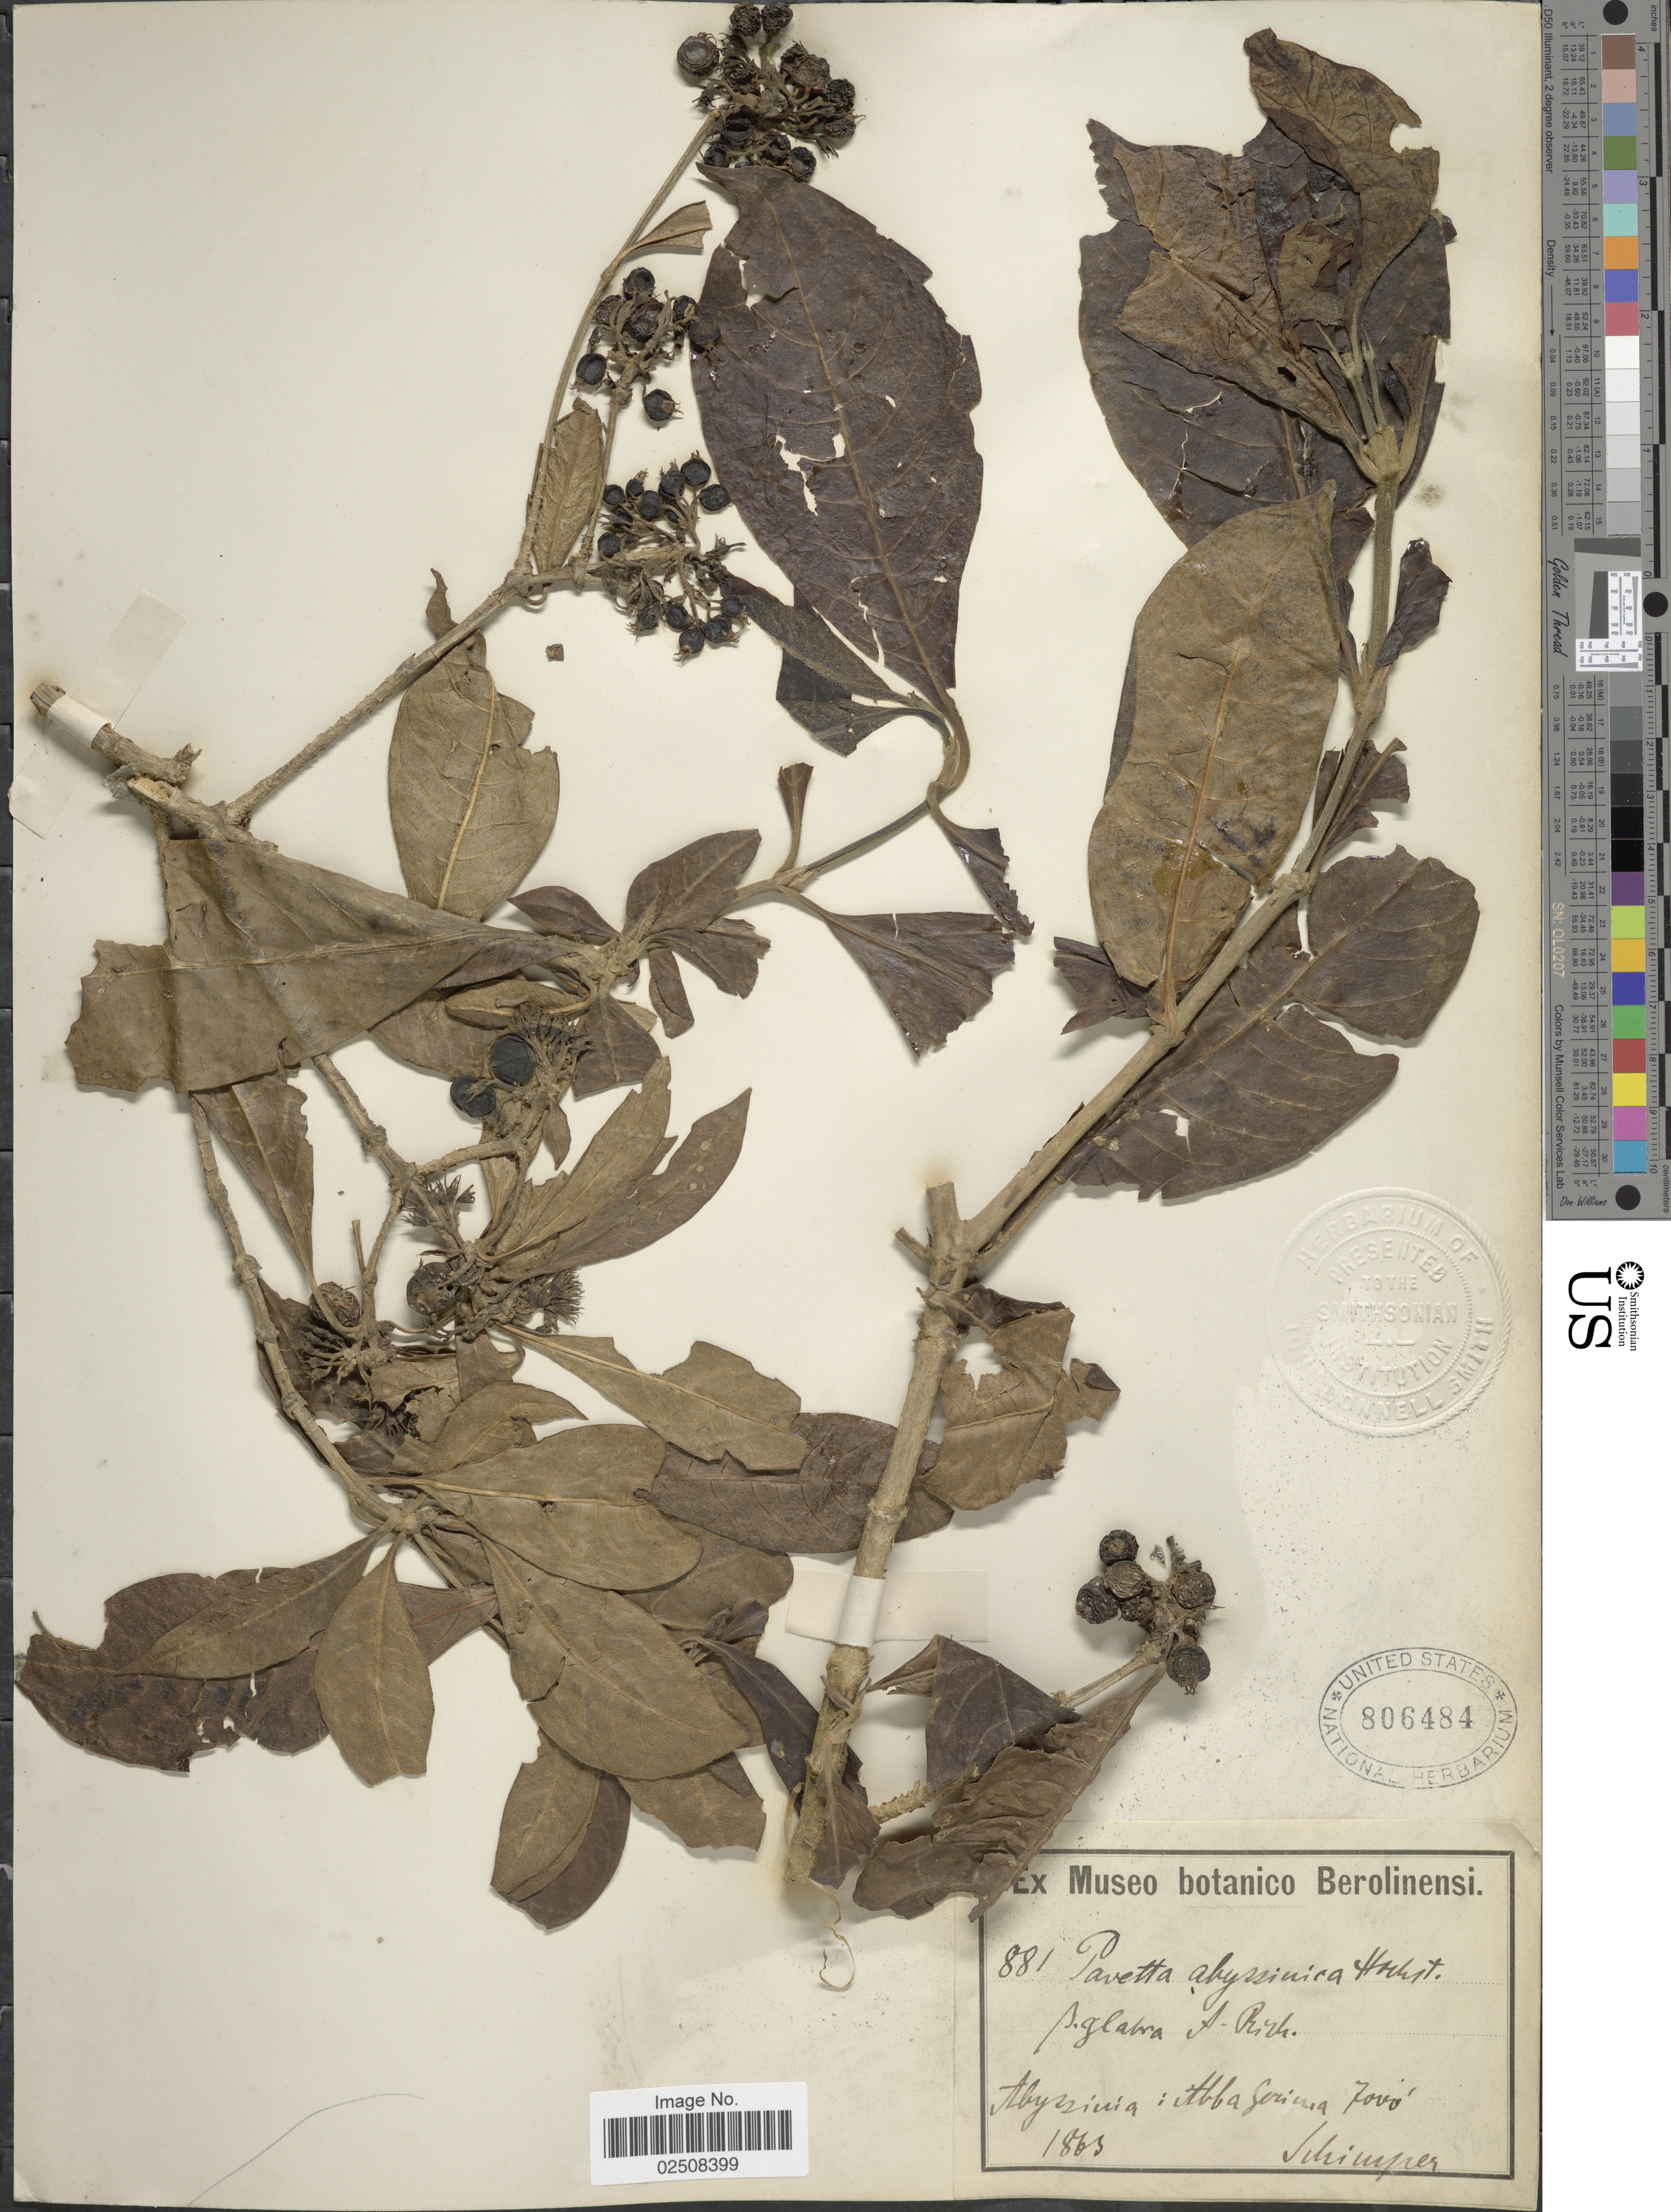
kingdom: Plantae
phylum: Tracheophyta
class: Magnoliopsida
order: Gentianales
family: Rubiaceae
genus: Pavetta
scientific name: Pavetta abyssinica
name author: Fresen.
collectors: -. Schimper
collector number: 881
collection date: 1863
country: Ethiopia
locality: Abyssinia: Abba Gerima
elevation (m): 2134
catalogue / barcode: US 806484